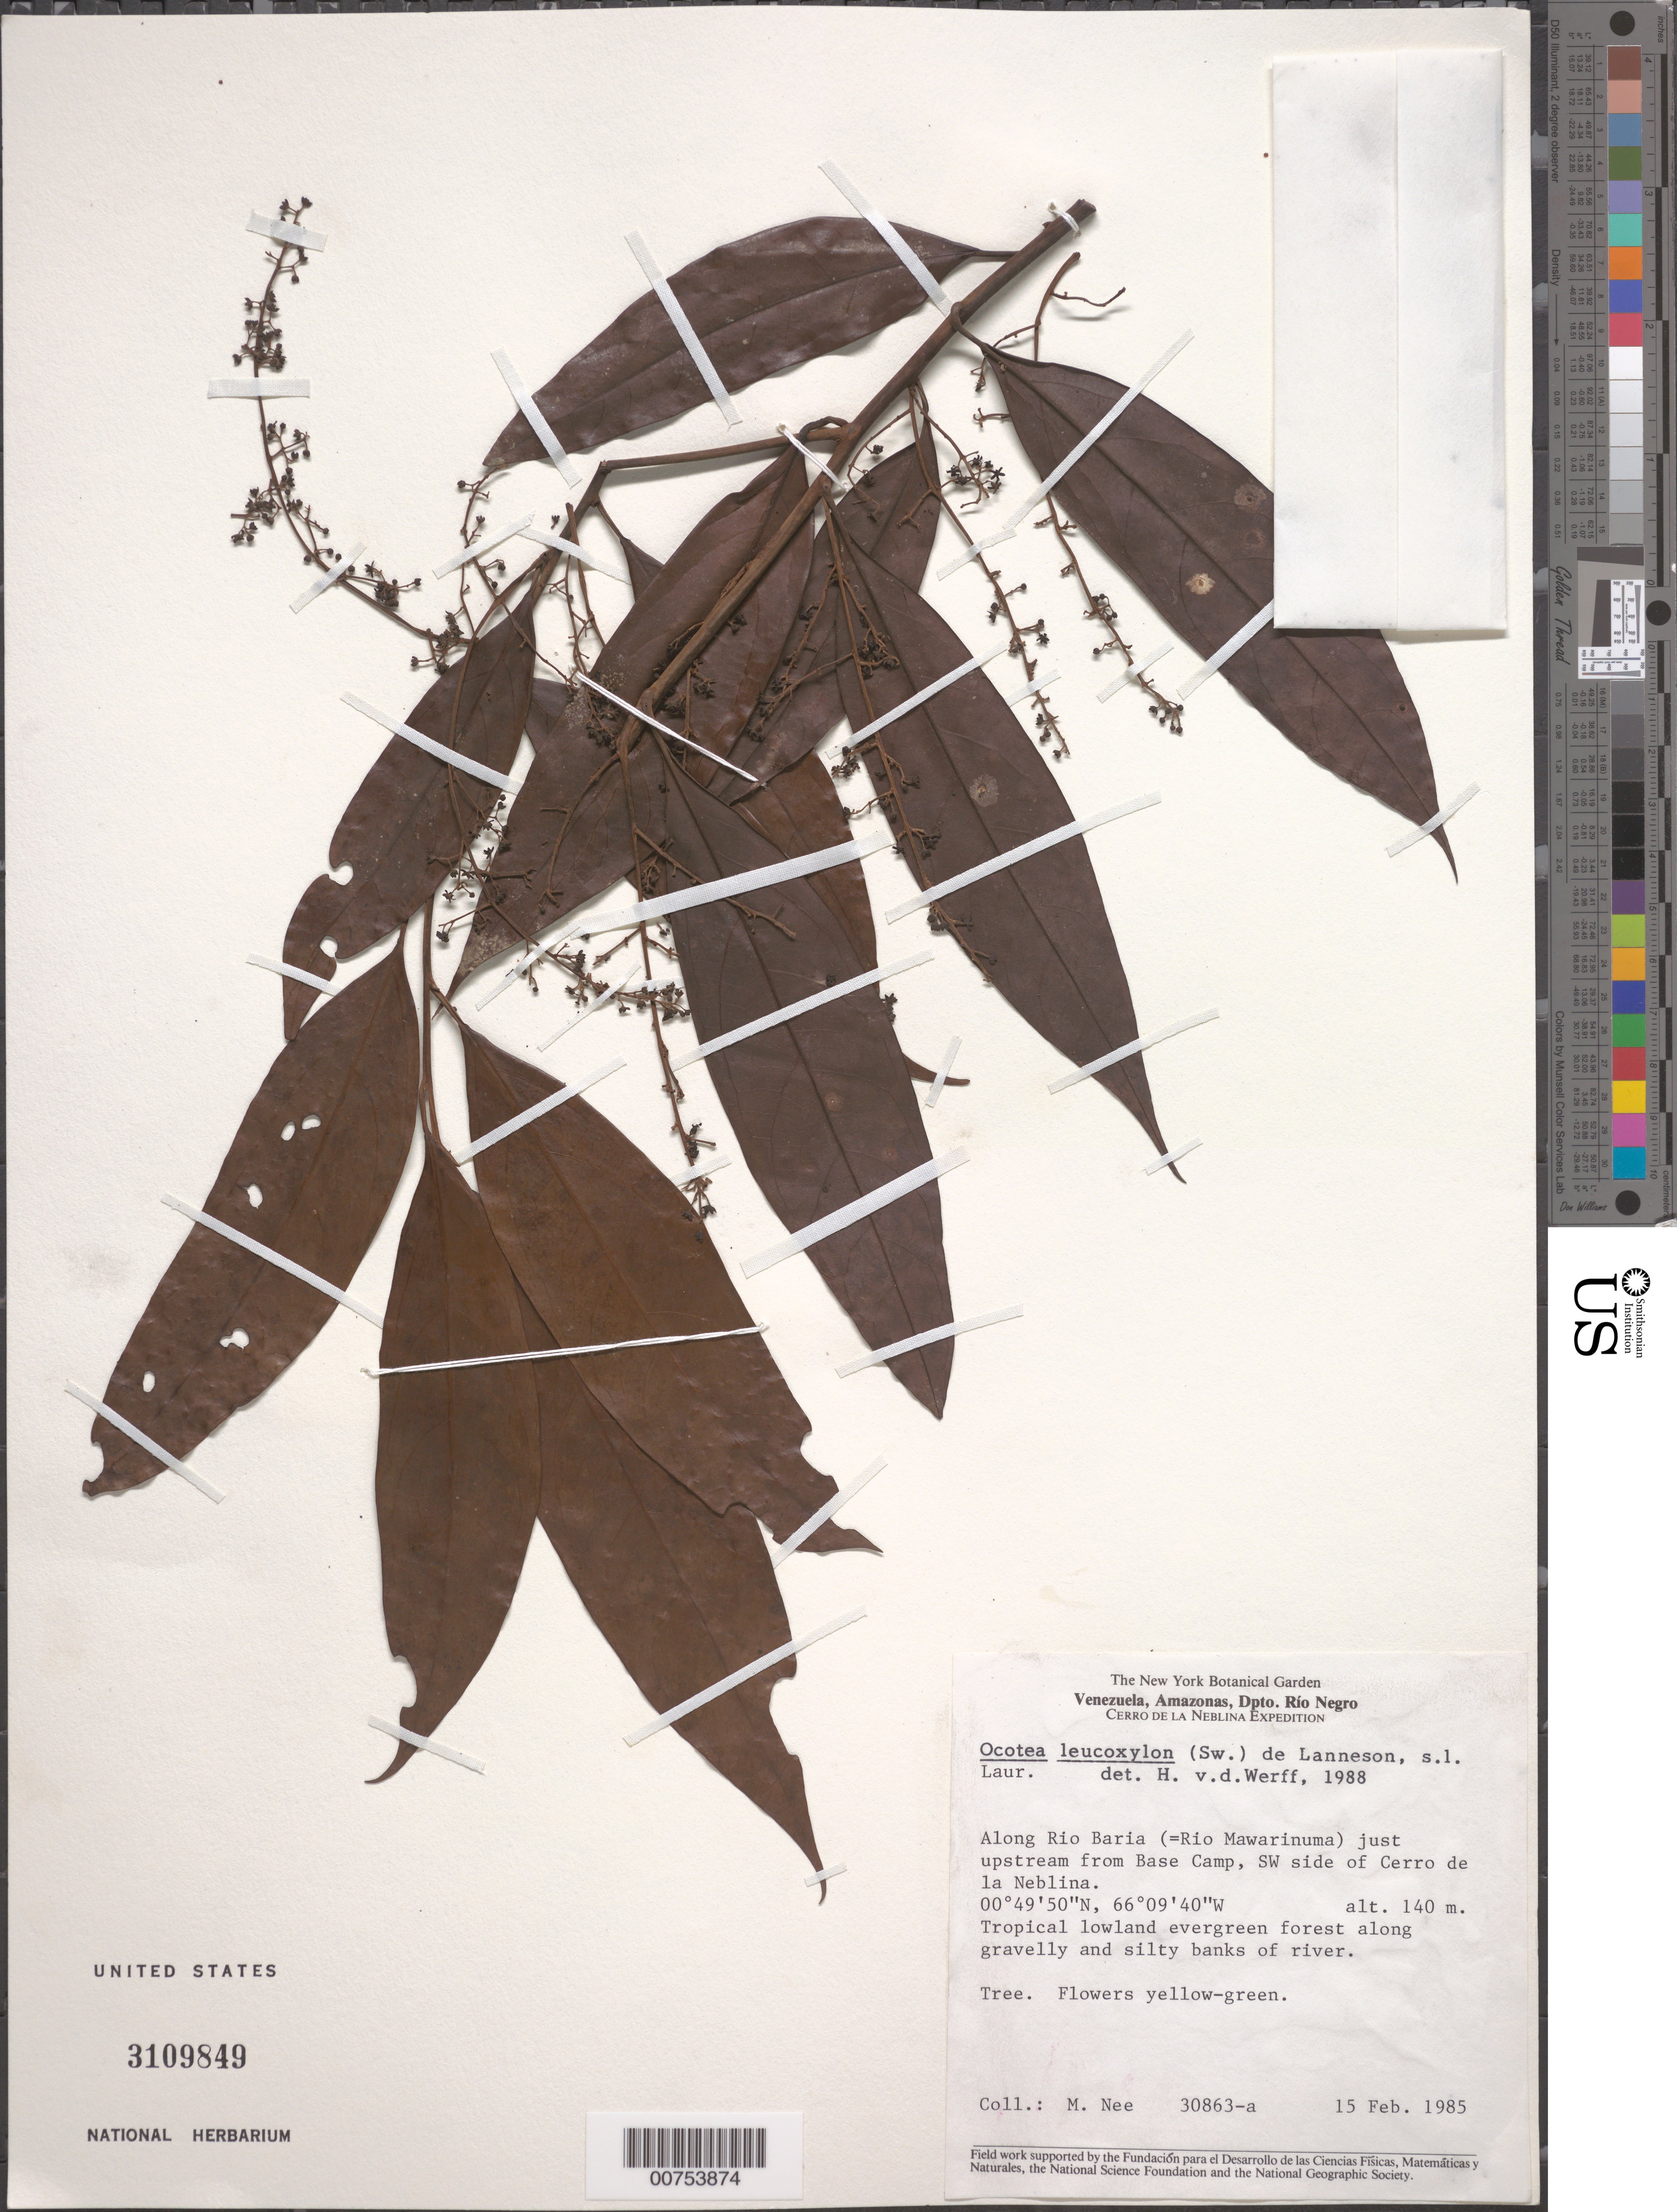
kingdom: Plantae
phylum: Tracheophyta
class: Magnoliopsida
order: Laurales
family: Lauraceae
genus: Ocotea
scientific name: Ocotea leucoxylon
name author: (Sw.) Laness.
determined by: van der Werff, H., (MO), Missouri Botanical Garden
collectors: M. Nee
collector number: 30863 a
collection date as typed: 15-Feb-85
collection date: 1985-02-15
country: Venezuela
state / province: Amazonas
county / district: Río Negro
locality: Río Baria (Río Mawarinuma) just upstream from Base Camp, SW side of Cerro de la Neblina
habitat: Tropical lowland evergreen forest along gravelly, silty banks of river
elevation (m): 140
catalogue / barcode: US 3109849